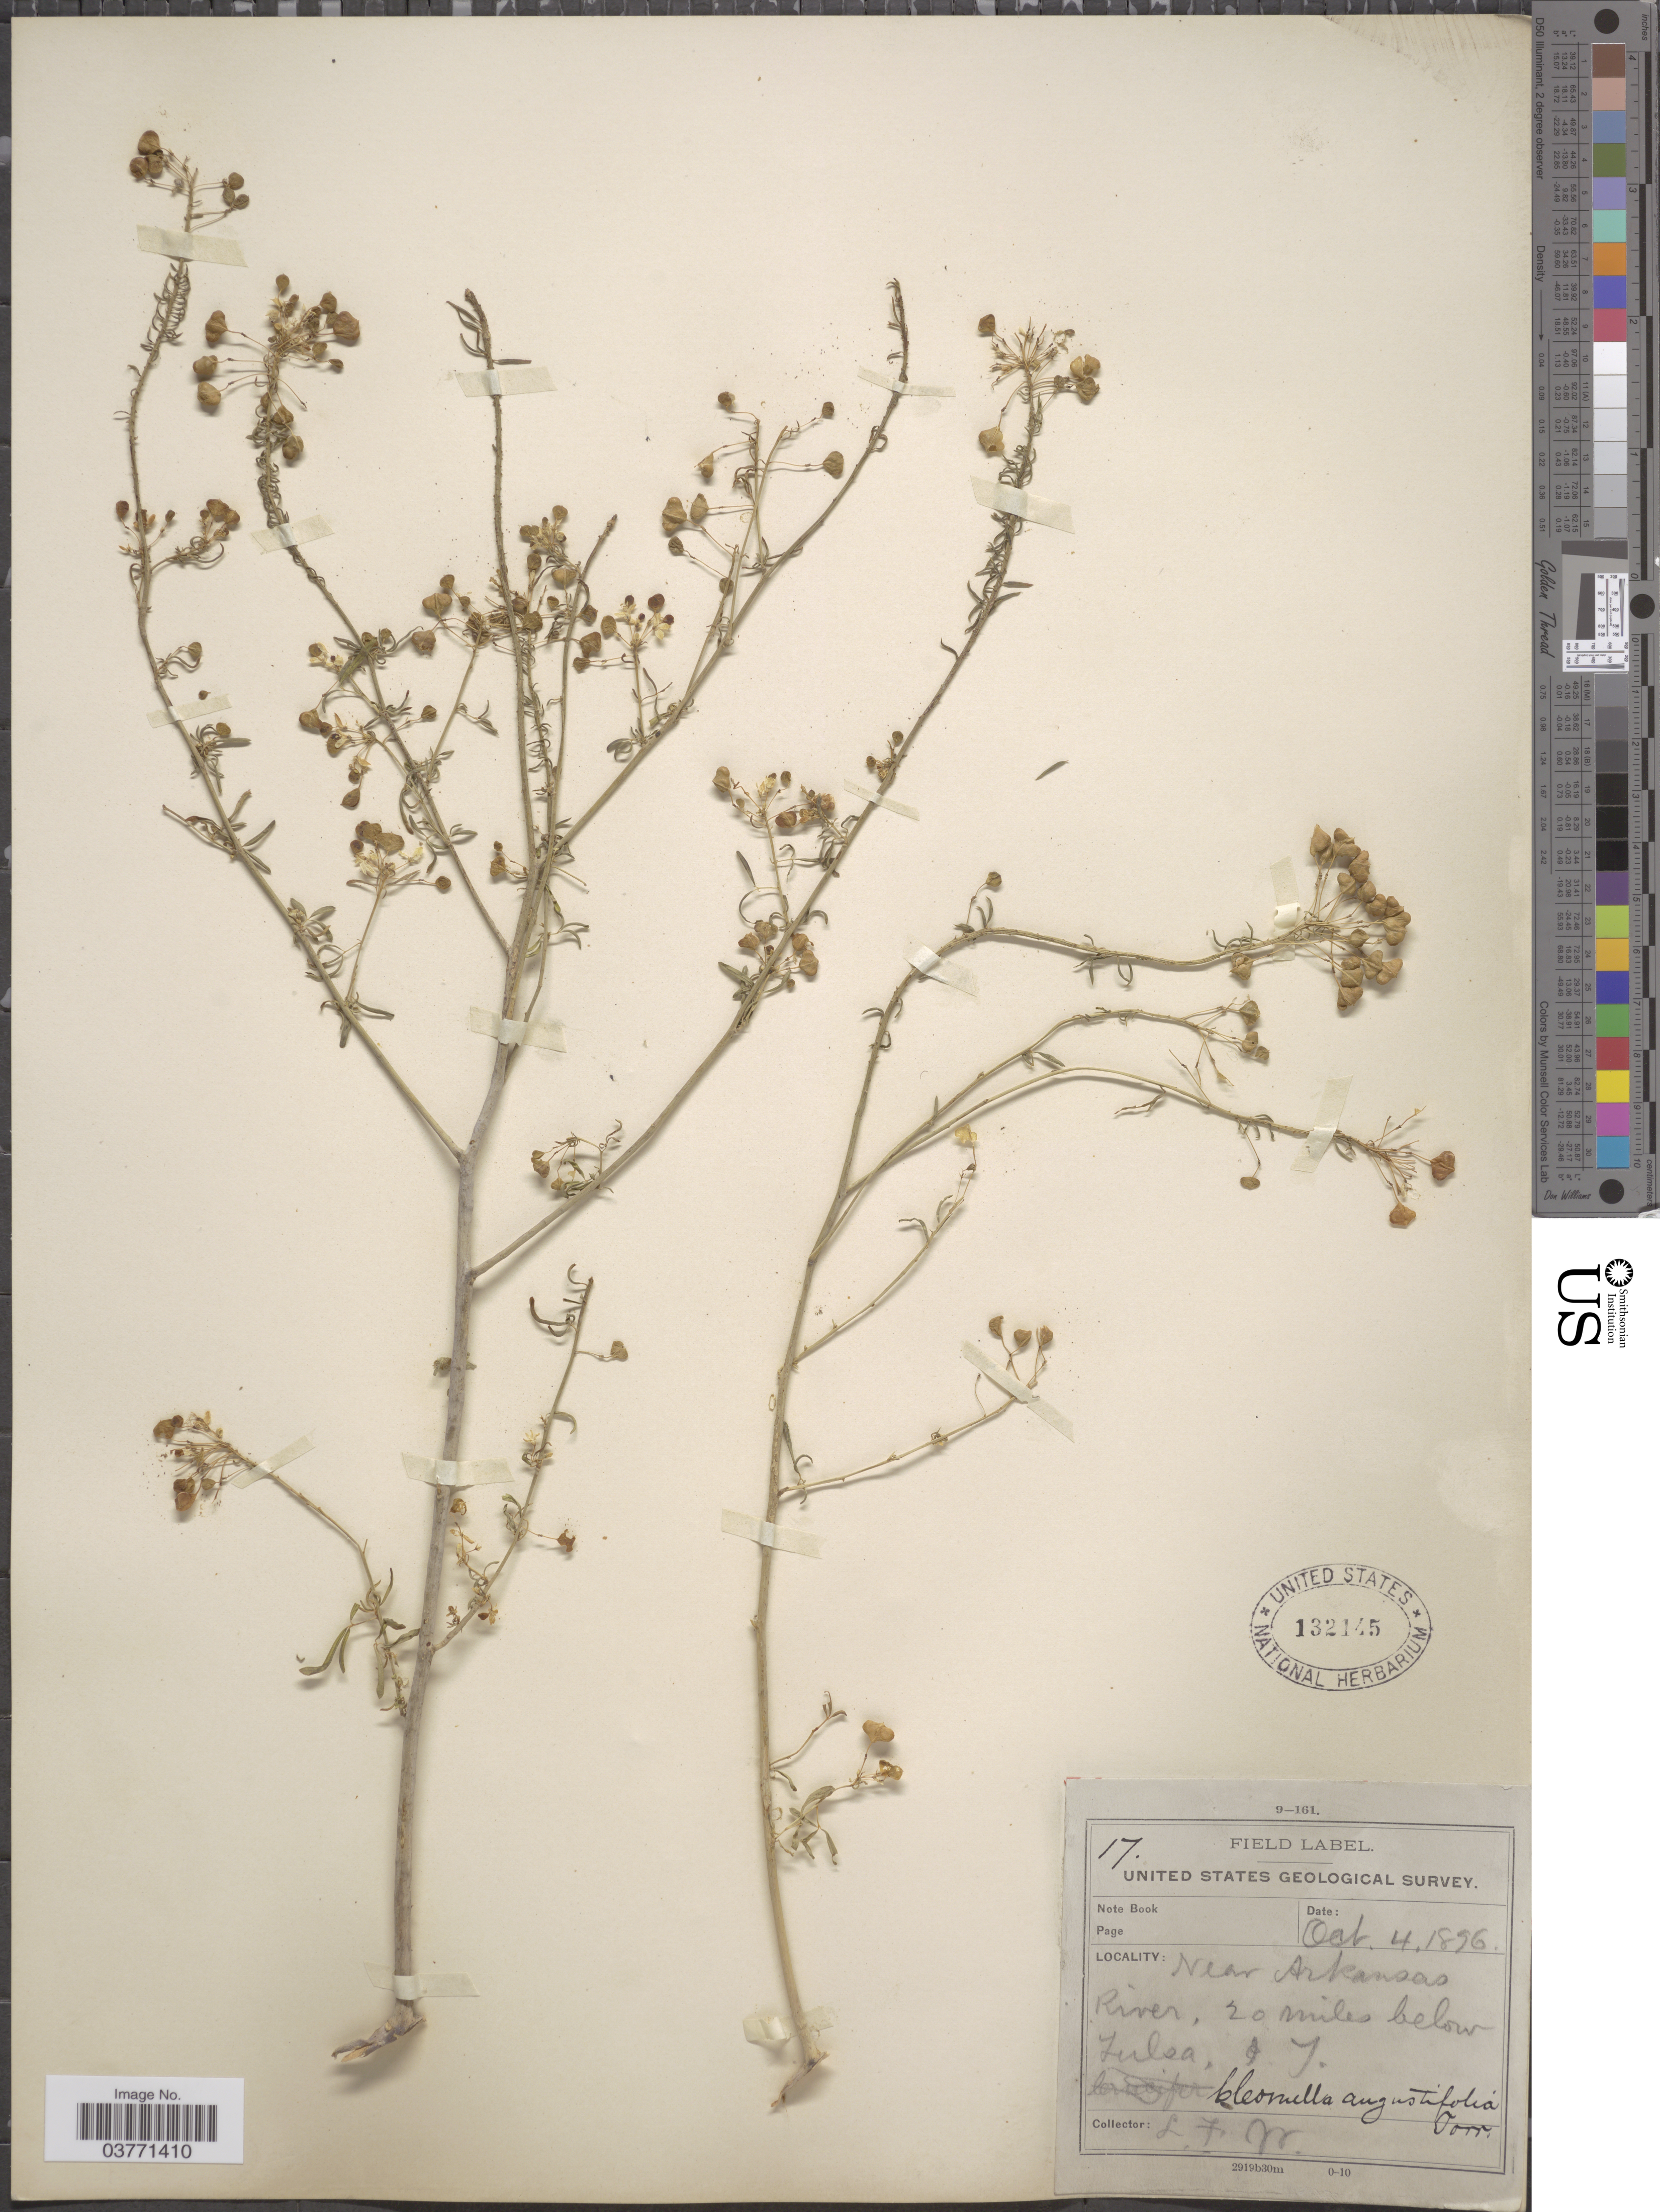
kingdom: Plantae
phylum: Tracheophyta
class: Magnoliopsida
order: Brassicales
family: Cleomaceae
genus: Cleomella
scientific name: Cleomella angustifolia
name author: Torr.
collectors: L. F. W.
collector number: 17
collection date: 1896-10-04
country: United States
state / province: Oklahoma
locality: Near Arkansas River, 20 miles below Tulsa.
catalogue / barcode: US 132145